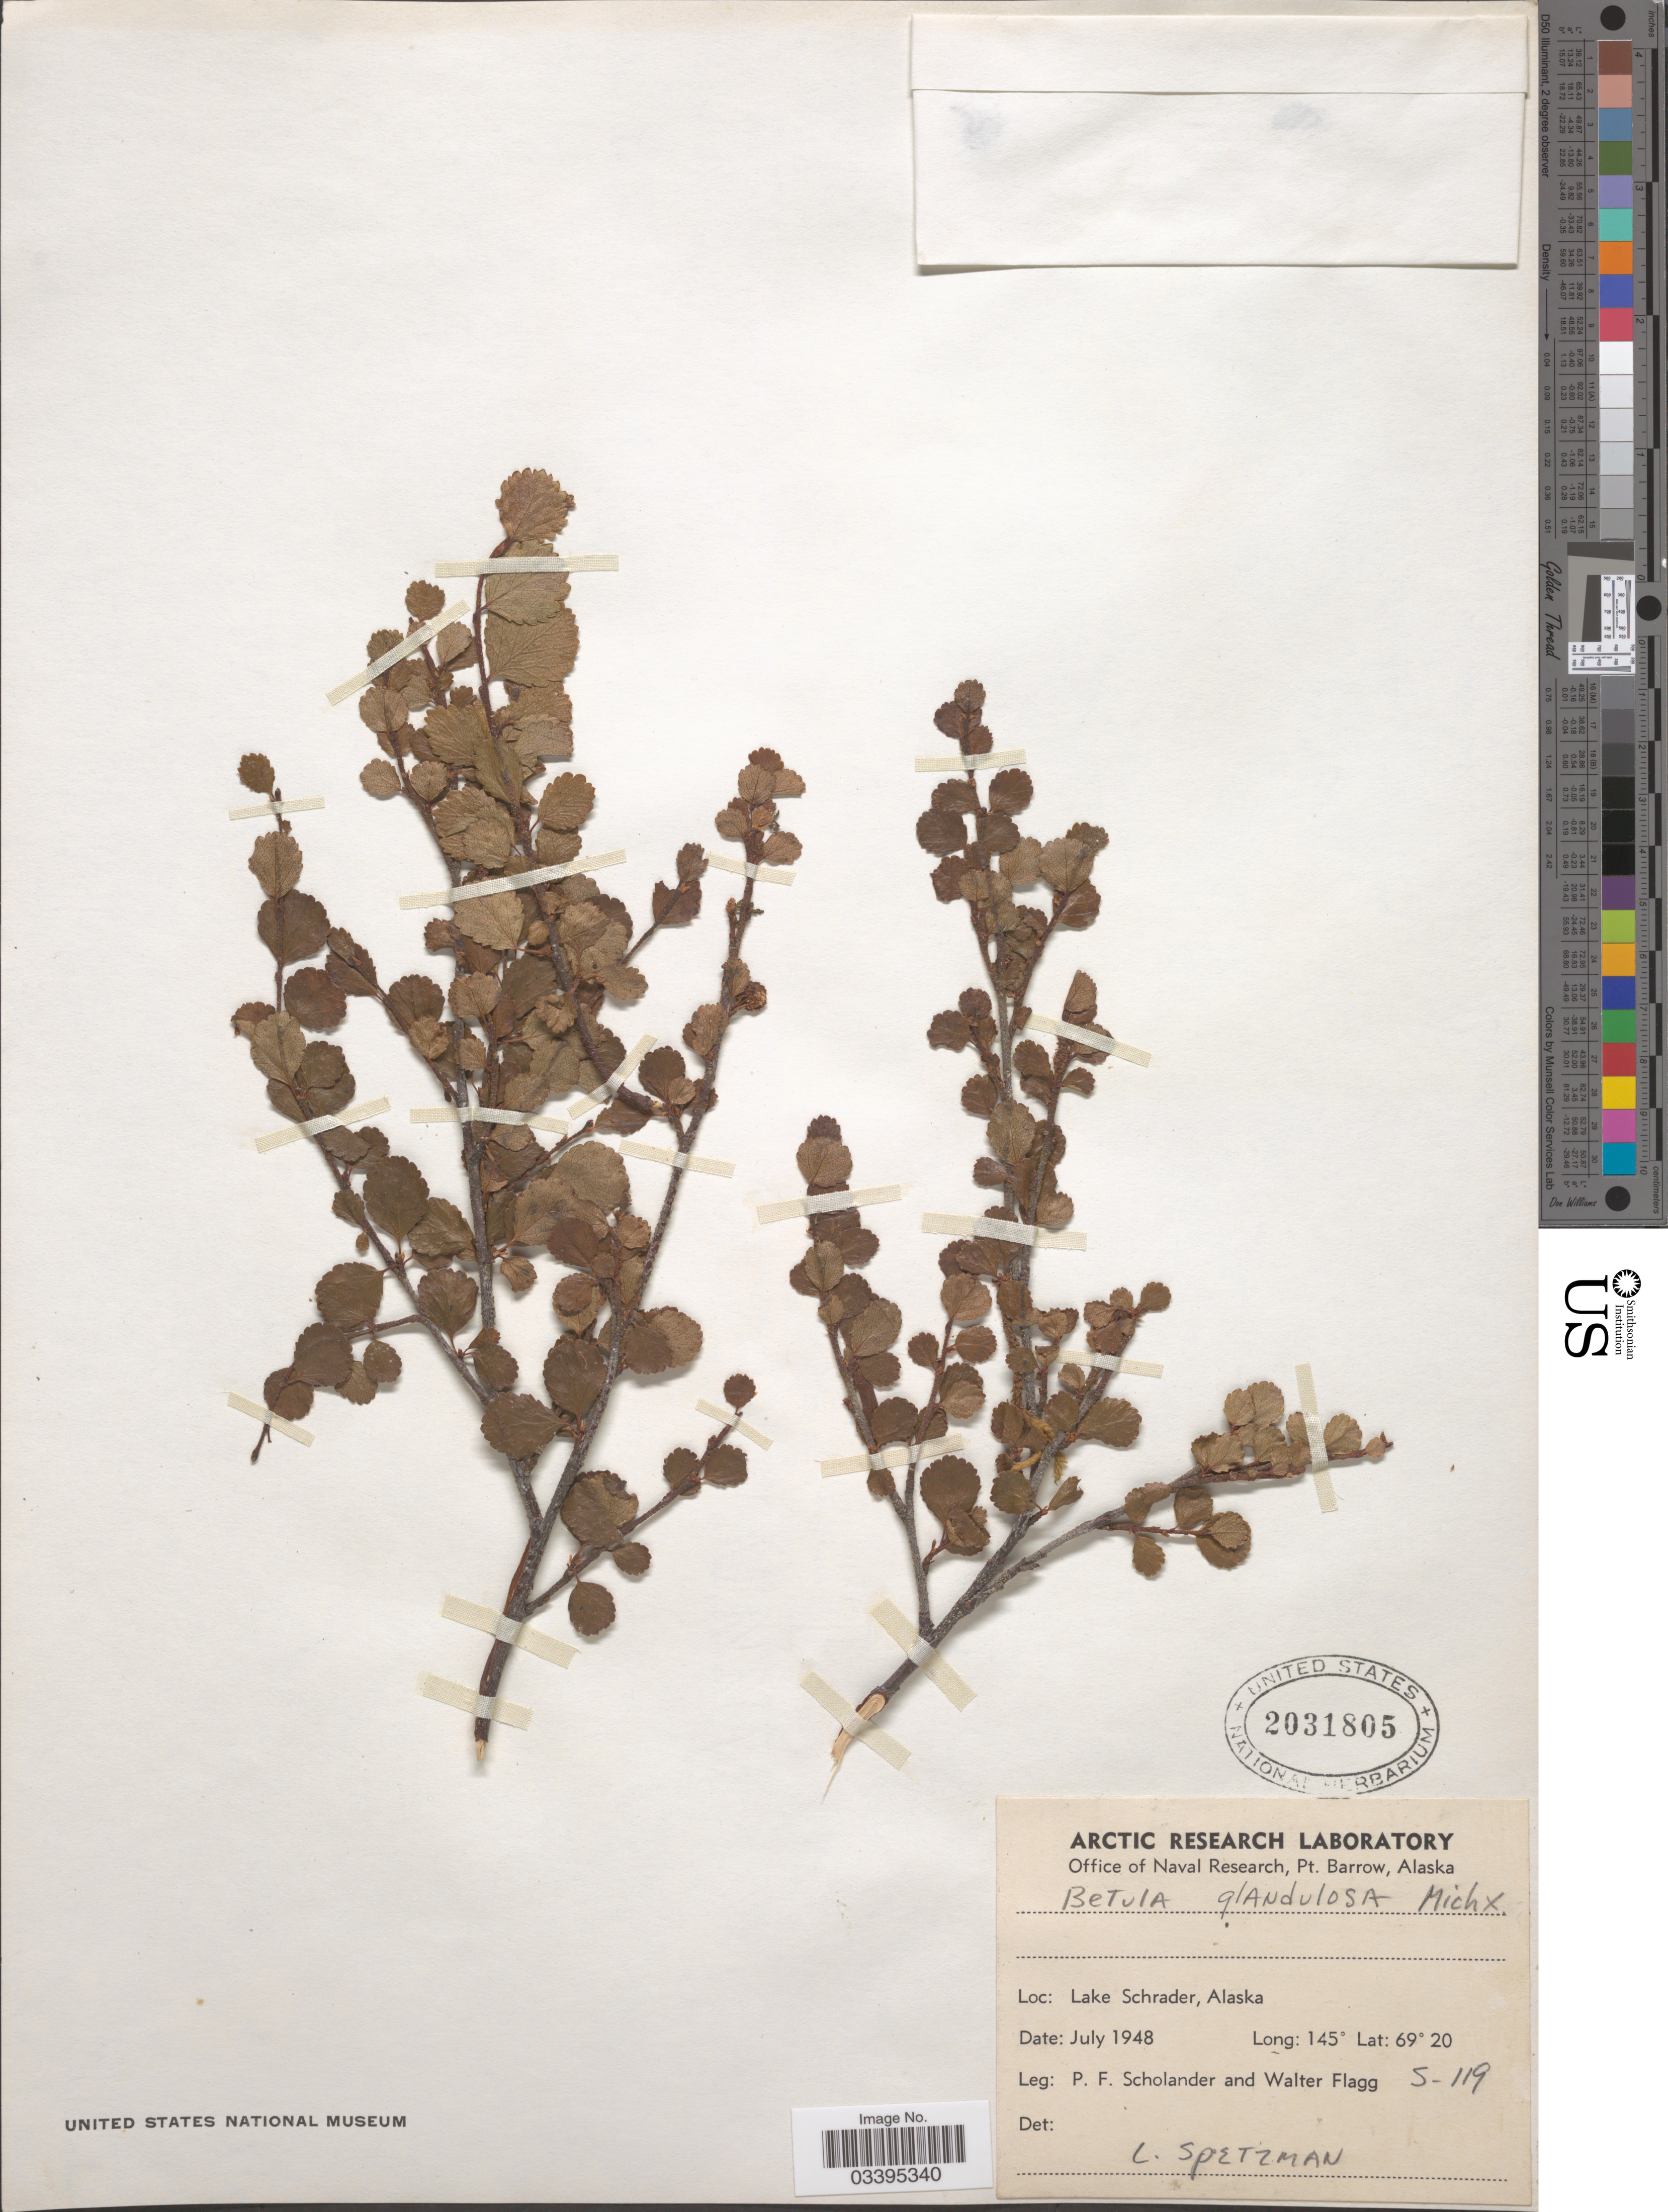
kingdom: Plantae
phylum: Tracheophyta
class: Magnoliopsida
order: Fagales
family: Betulaceae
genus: Betula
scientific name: Betula glandulosa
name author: Michx.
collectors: P. Scholander & W. Flagg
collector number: S-119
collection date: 1948-07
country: United States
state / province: Alaska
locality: Lake Schrader.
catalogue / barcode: US 2031805